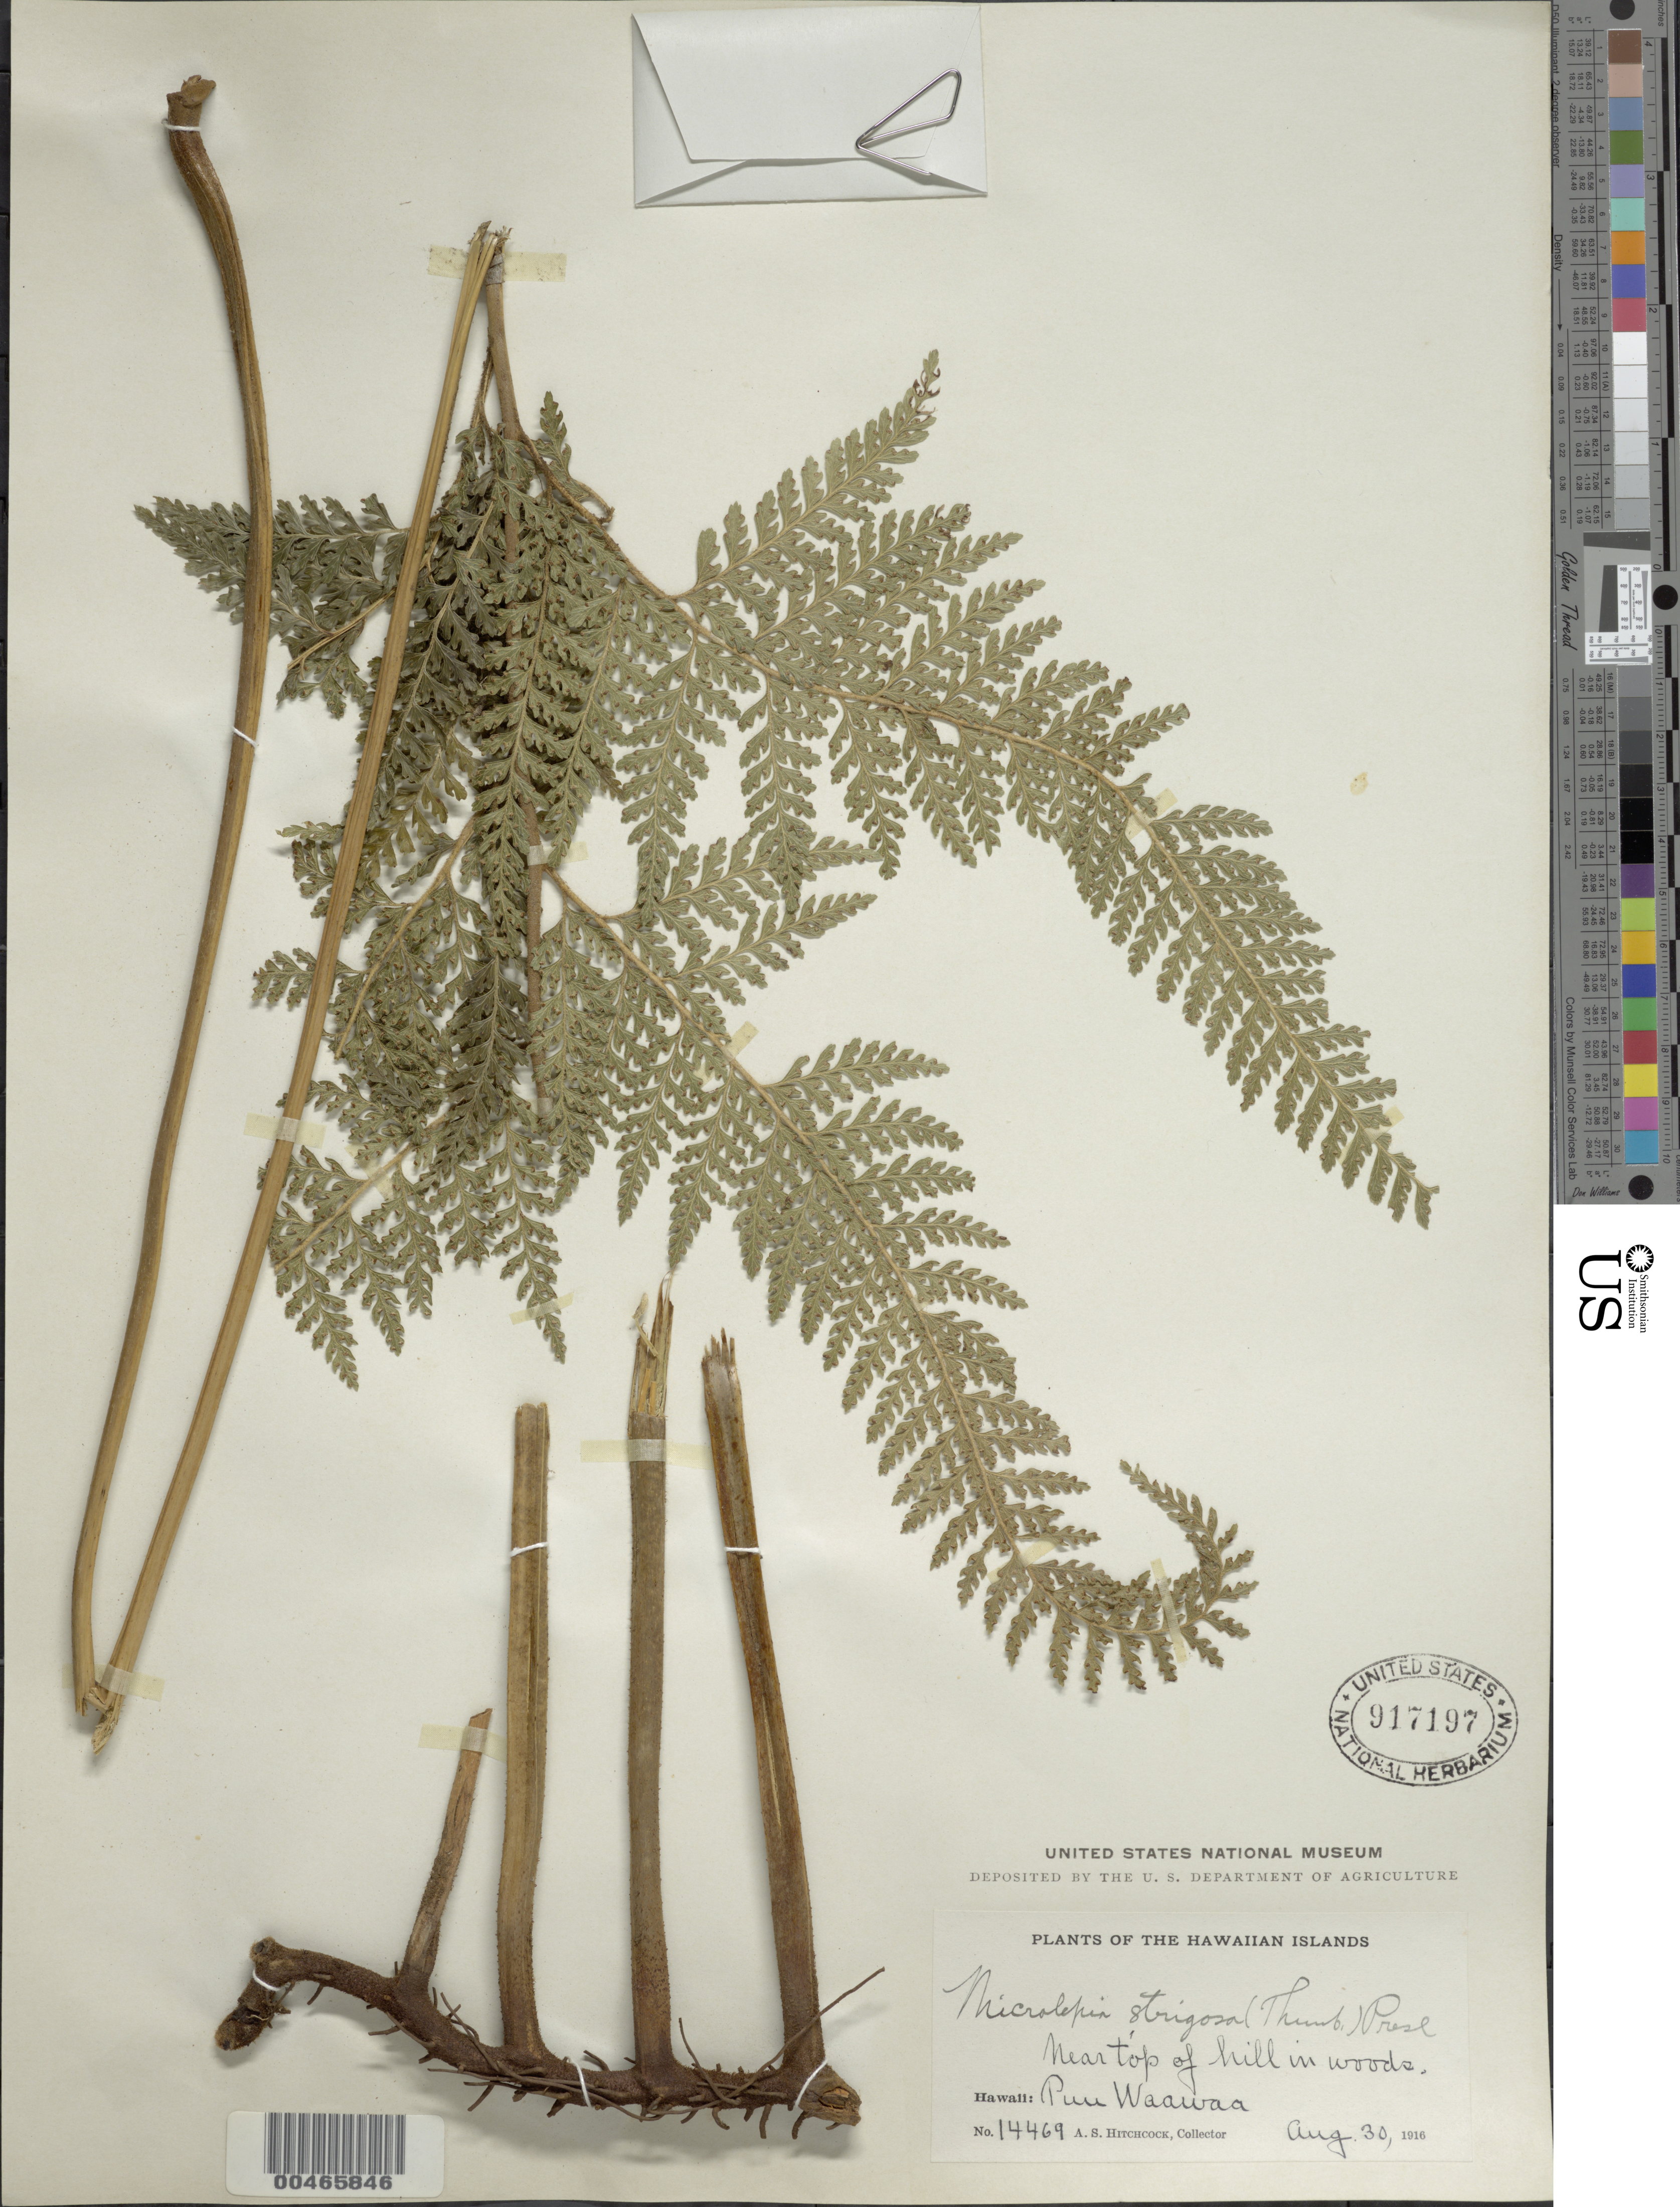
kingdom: Plantae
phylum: Tracheophyta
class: Polypodiopsida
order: Polypodiales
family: Dennstaedtiaceae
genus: Microlepia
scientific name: Microlepia strigosa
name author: (Thunb.) J. Presl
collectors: A. S. Hitchcock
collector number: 14469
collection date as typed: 30 Aug 1916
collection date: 1916-08-30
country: United States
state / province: Hawaii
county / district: Hawaii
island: Hawaii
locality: Puu Waawaa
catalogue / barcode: US 917197